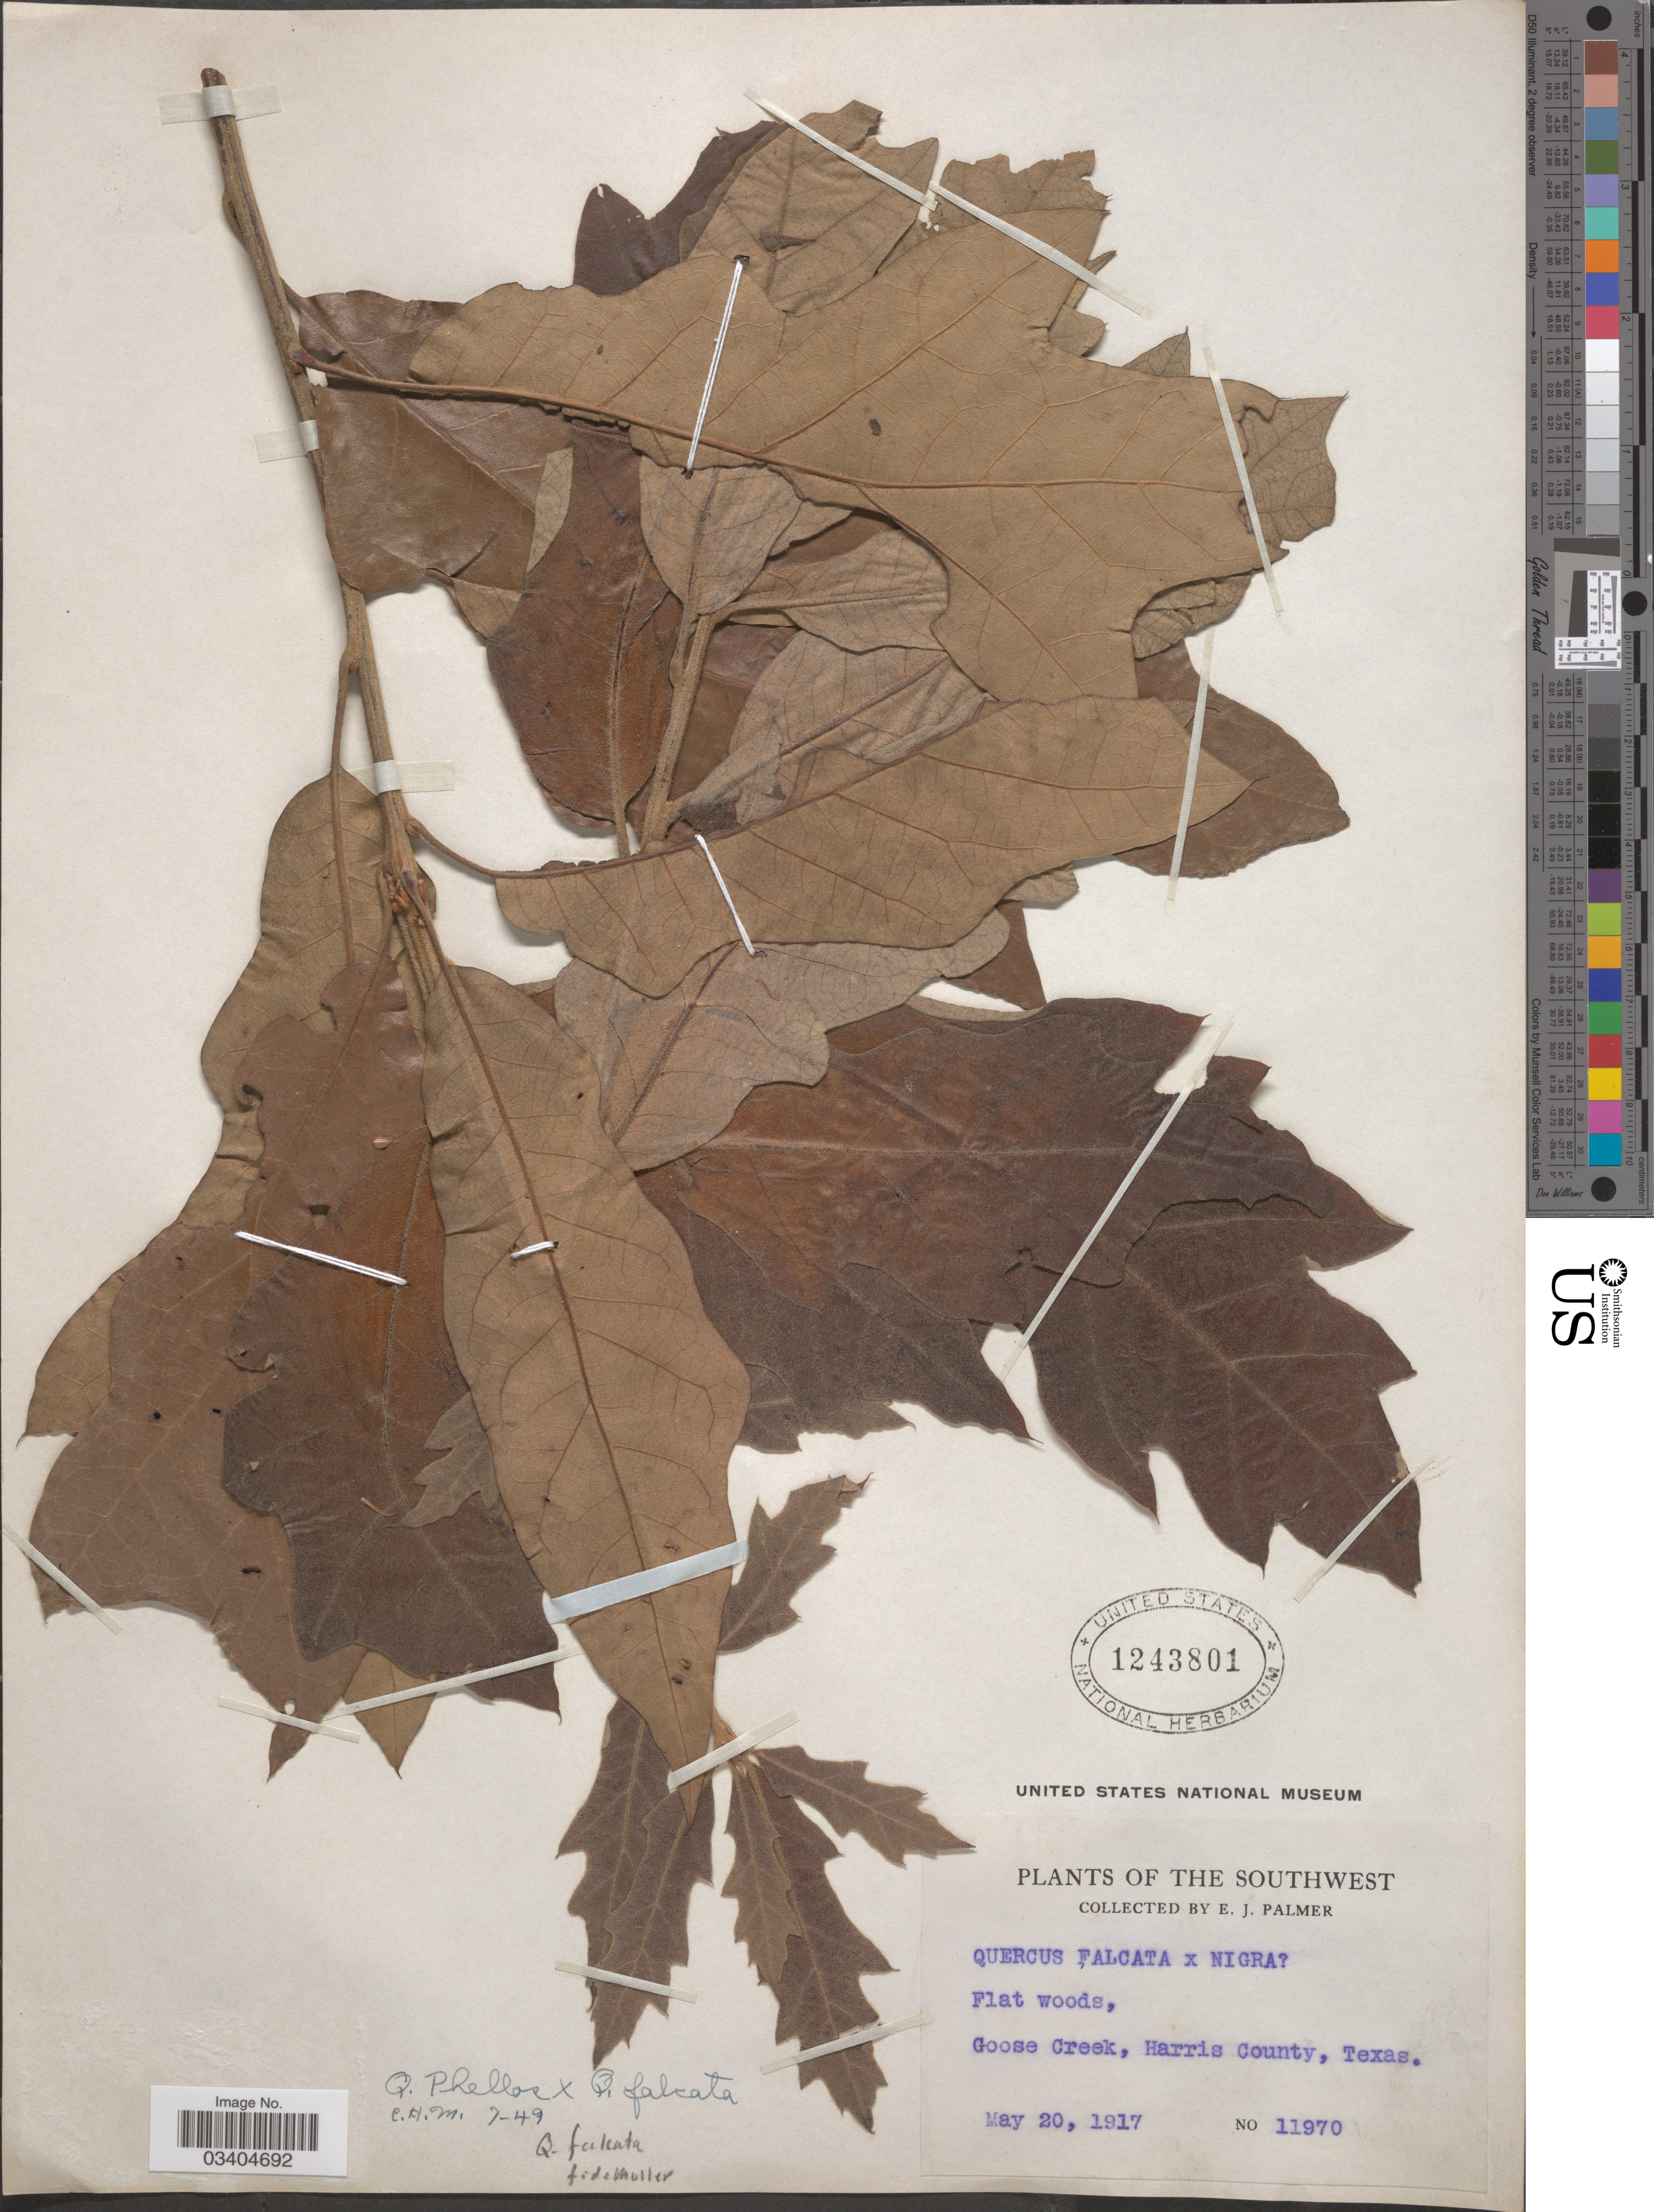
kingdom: Plantae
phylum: Tracheophyta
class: Magnoliopsida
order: Fagales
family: Fagaceae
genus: Quercus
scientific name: Quercus falcata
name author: Michx.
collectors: E. J. Palmer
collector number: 11970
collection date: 1917-05-20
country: United States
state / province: Texas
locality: The Southwest. Goose Creek, Harris County.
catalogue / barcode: US 1243801